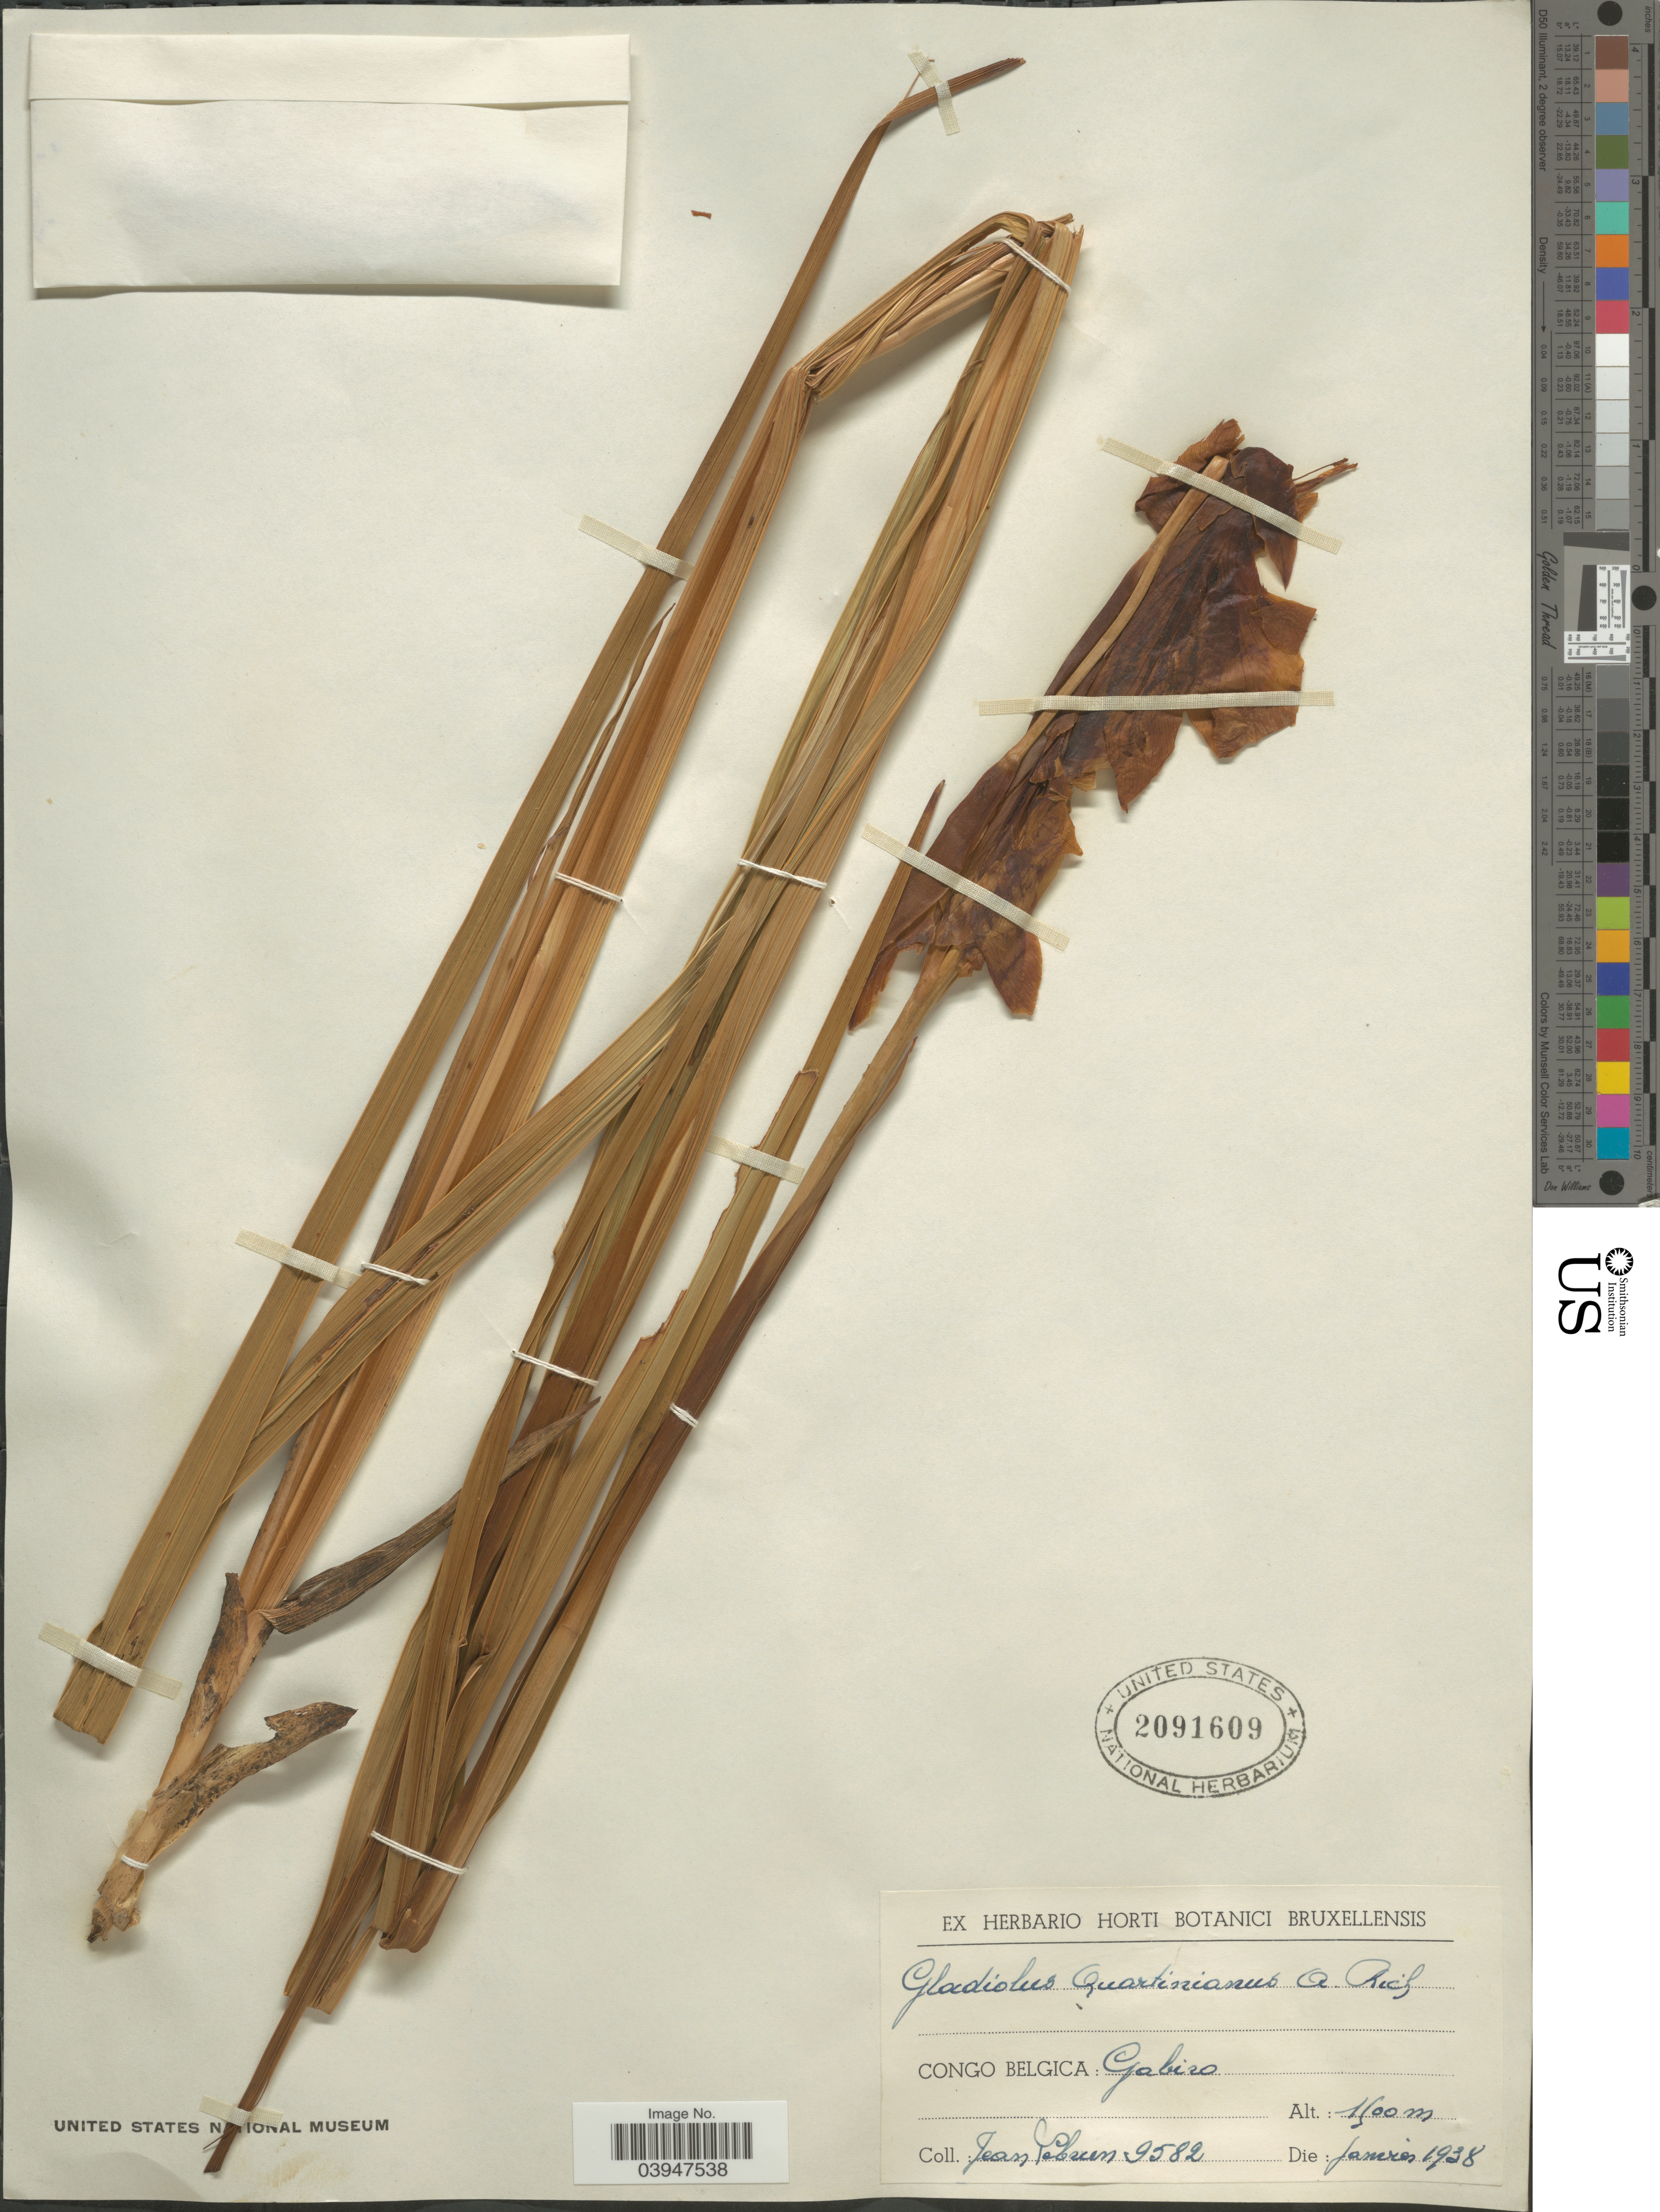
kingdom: Plantae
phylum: Tracheophyta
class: Liliopsida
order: Asparagales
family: Iridaceae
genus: Gladiolus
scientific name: Gladiolus quartinianus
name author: A. Rich.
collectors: J. A. Lebrun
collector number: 9582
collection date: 1938-01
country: Congo, Democratic Republic of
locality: Congo Belgica: Gabiro.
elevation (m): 1500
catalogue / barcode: US 2091609